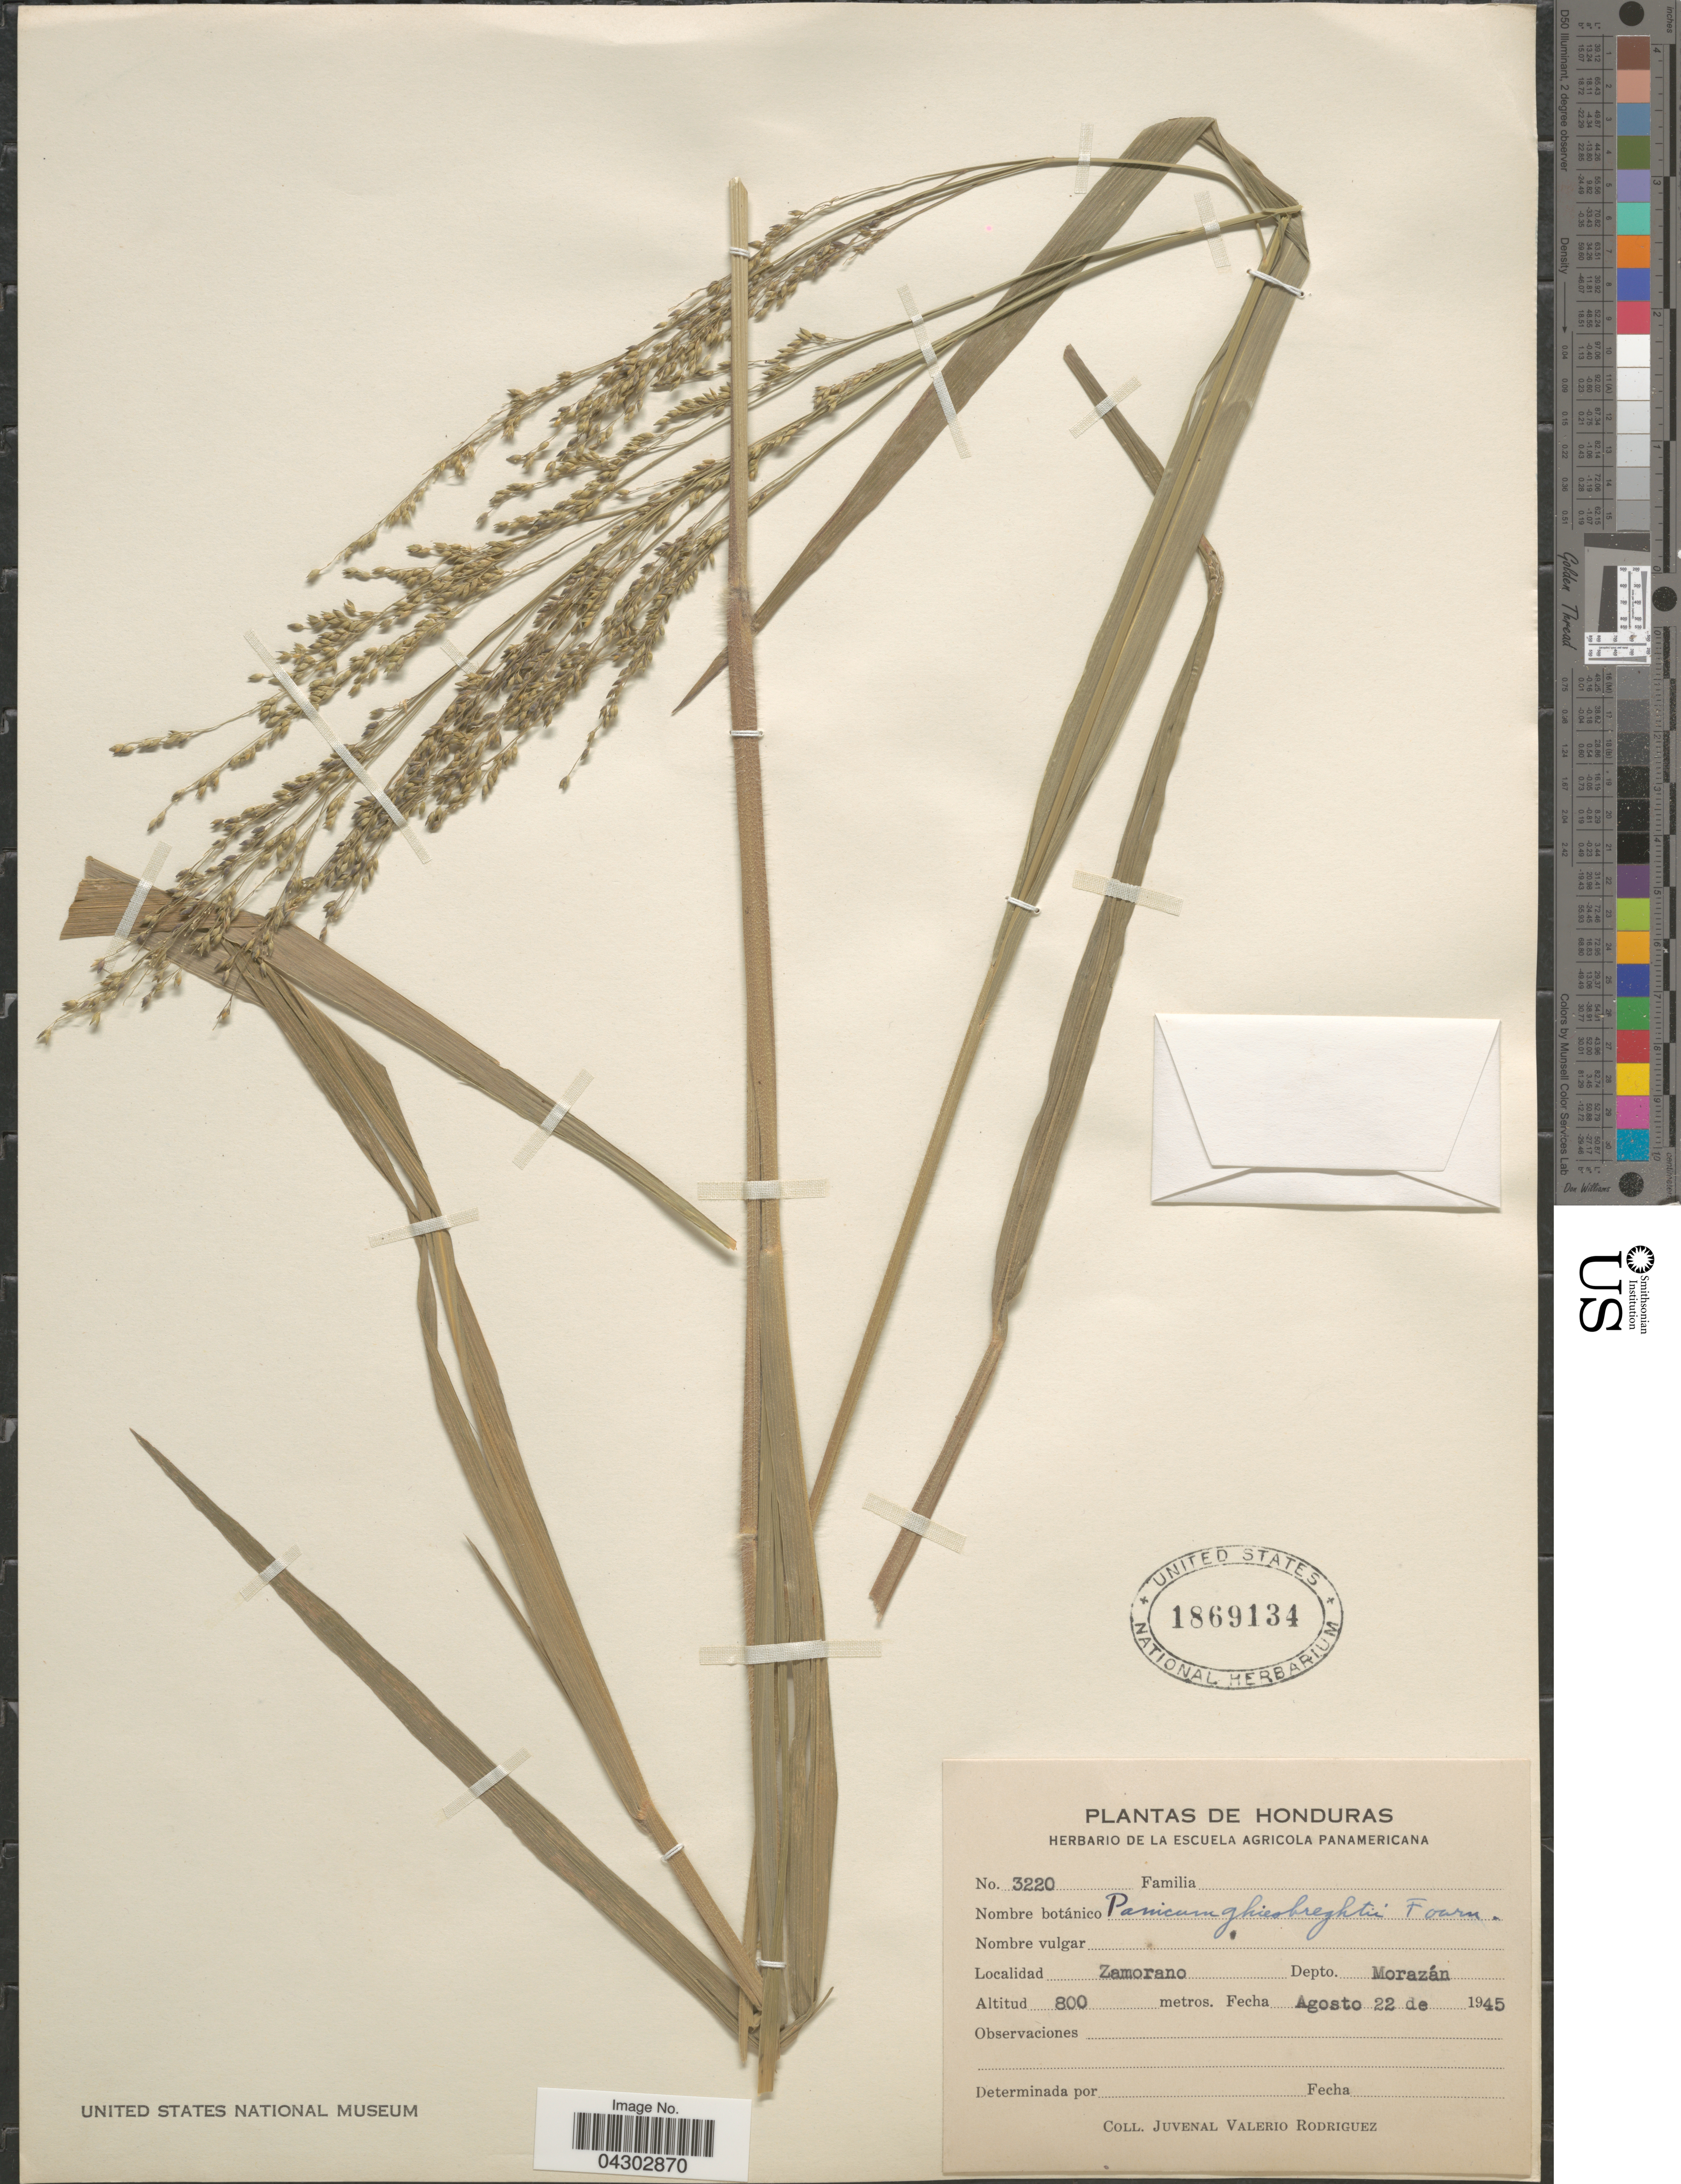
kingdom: Plantae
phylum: Tracheophyta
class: Liliopsida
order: Poales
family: Poaceae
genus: Panicum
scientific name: Panicum ghiesbreghtii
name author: E. Fourn.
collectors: J. Rodriguez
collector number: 3220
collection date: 1945-08-22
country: Honduras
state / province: Fco. Morazán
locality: Zamorano. Depto Morazán.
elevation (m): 800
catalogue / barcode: US 1869134